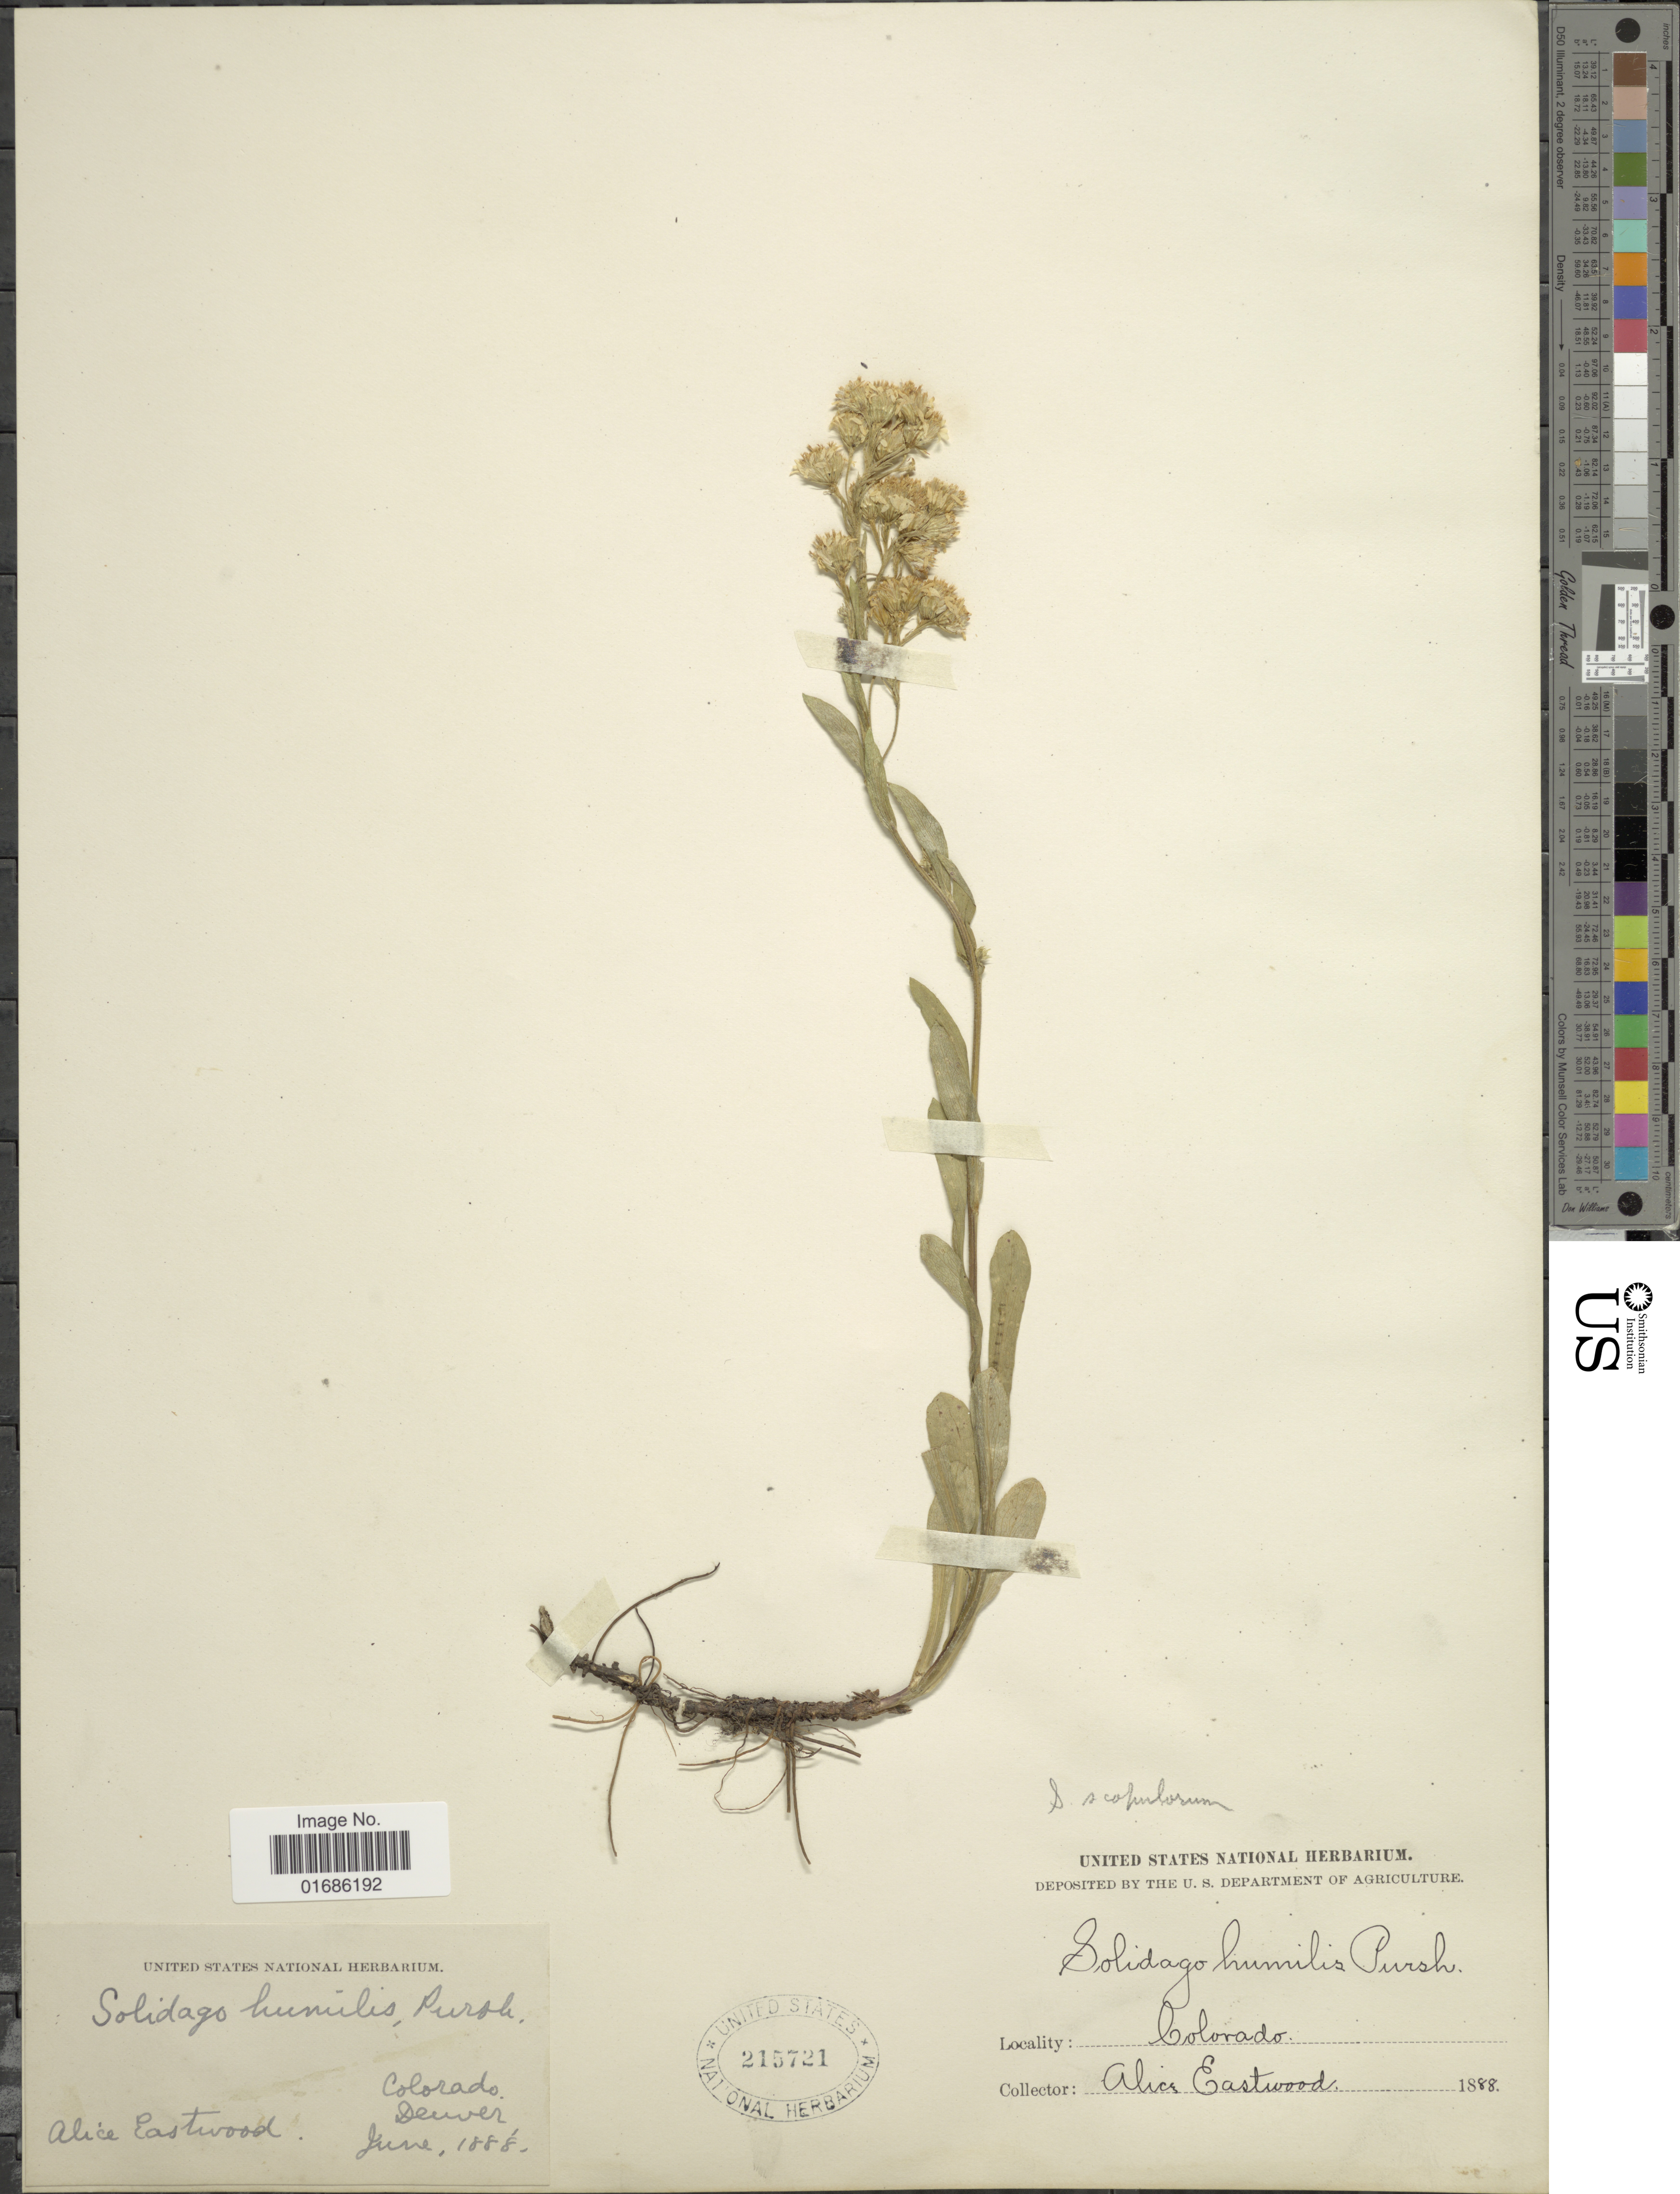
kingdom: Plantae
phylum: Tracheophyta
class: Magnoliopsida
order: Asterales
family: Asteraceae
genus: Solidago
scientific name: Solidago ciliosa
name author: Greene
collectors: A. Eastwood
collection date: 1888-06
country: United States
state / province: Colorado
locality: Denver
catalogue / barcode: US 215721